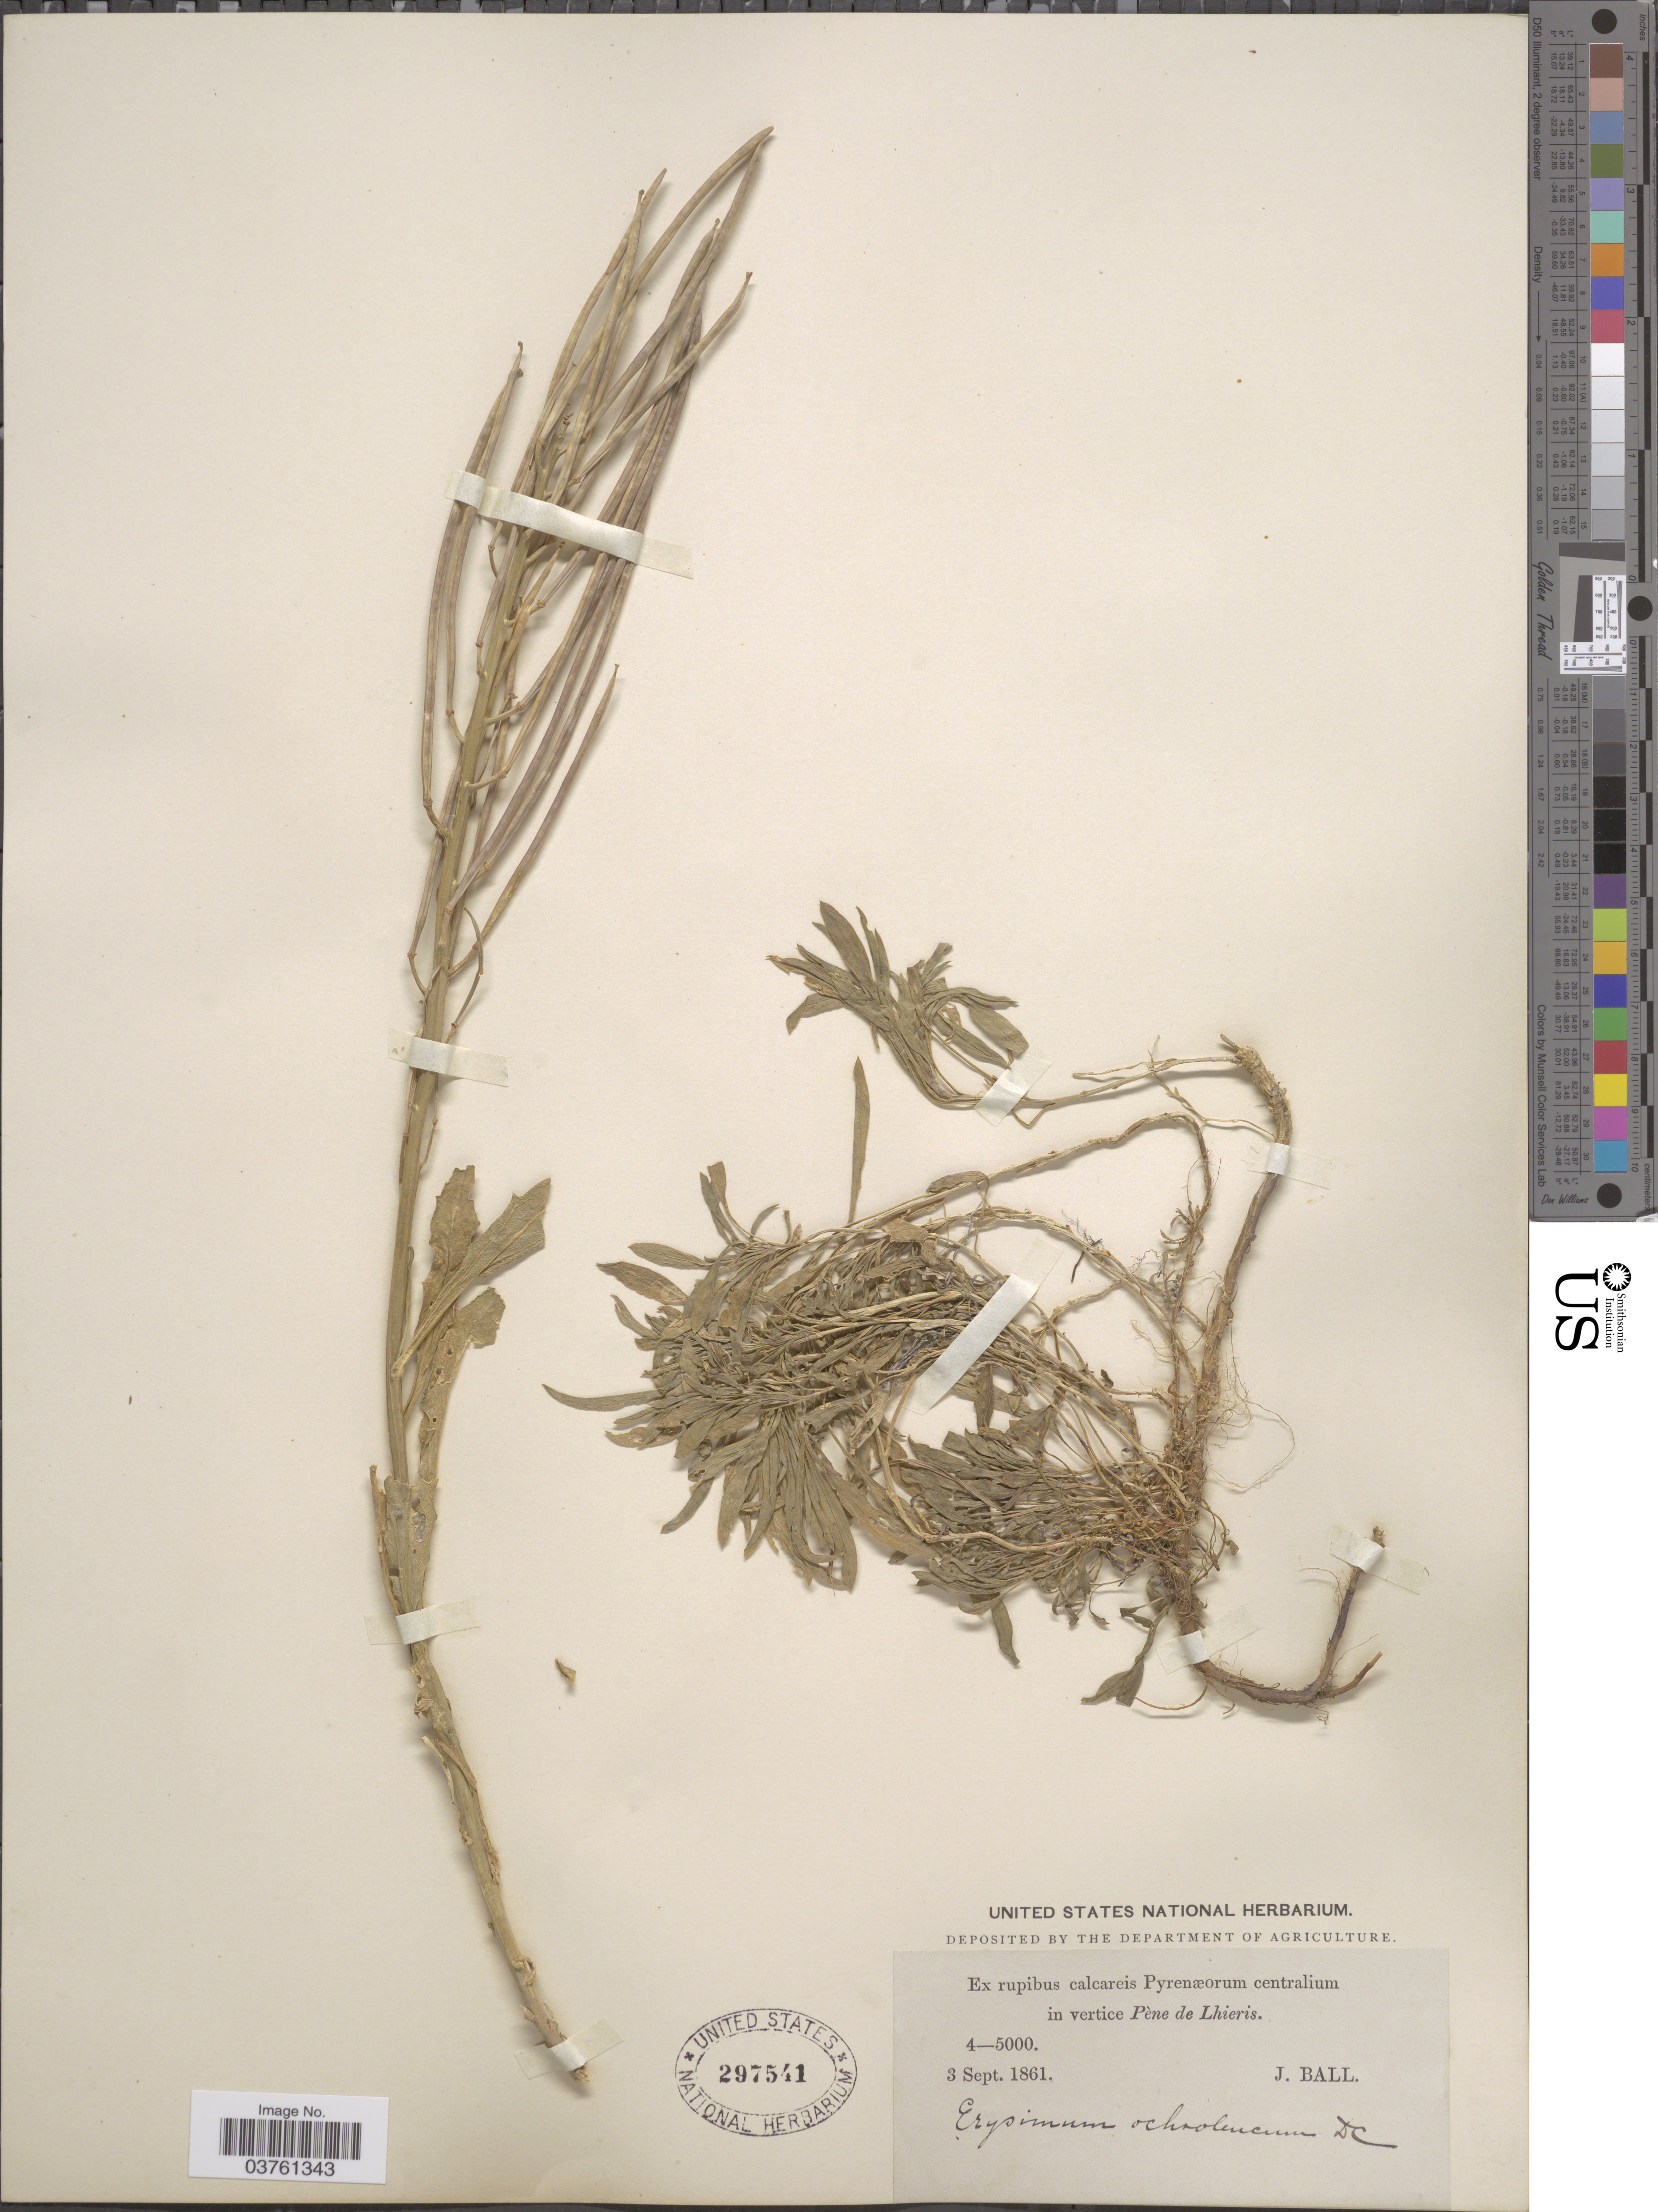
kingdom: Plantae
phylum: Tracheophyta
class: Magnoliopsida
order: Brassicales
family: Brassicaceae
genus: Erysimum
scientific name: Erysimum ochroleucum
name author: (Haller f. ex Schleich.) DC.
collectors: J. Ball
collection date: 1861-09-03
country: France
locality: Ex rupibus calcareis Pyrenæorum centralium in vertice Pène de Lhieris.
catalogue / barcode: US 297541